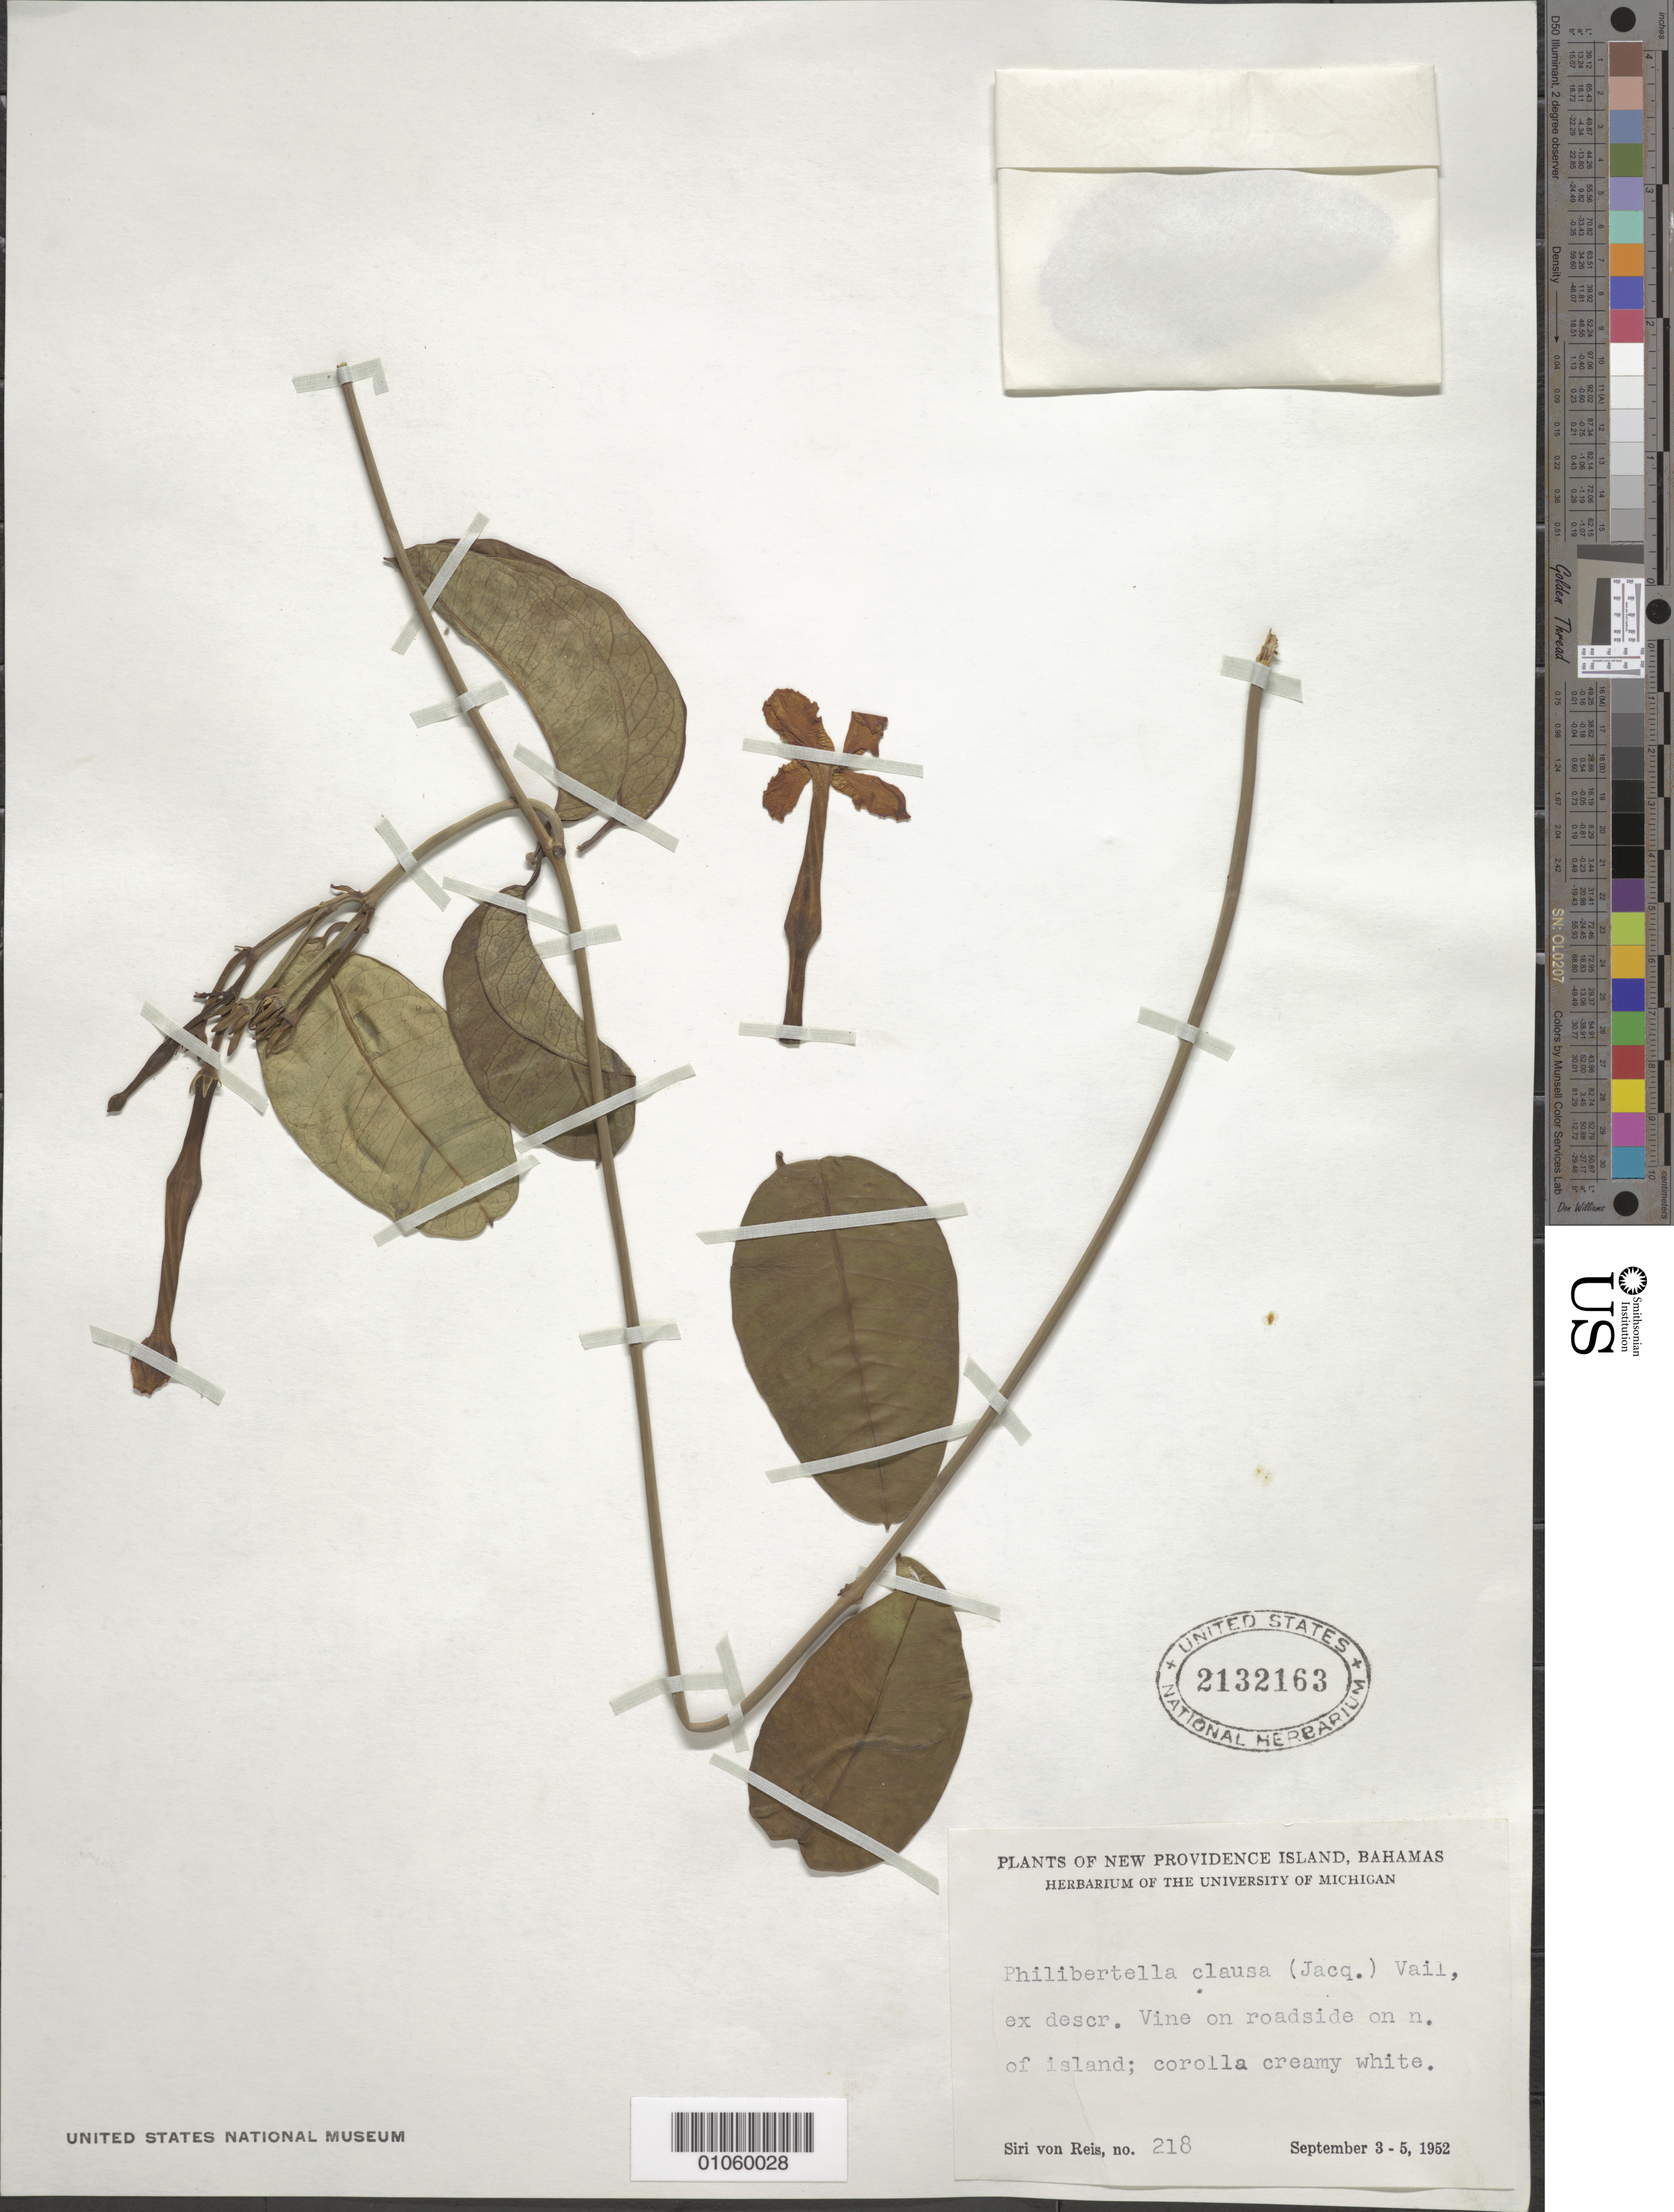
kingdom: Plantae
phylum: Tracheophyta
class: Magnoliopsida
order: Gentianales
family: Apocynaceae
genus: Echites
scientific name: Echites umbellatus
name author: Jacq.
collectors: S. von Reis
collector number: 218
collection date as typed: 03 Sep 1952 to 05 Sep 1952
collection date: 1952-09-03/1952-09-05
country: Bahamas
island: New Providence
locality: Roadside, on north side of island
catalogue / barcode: US 2132163